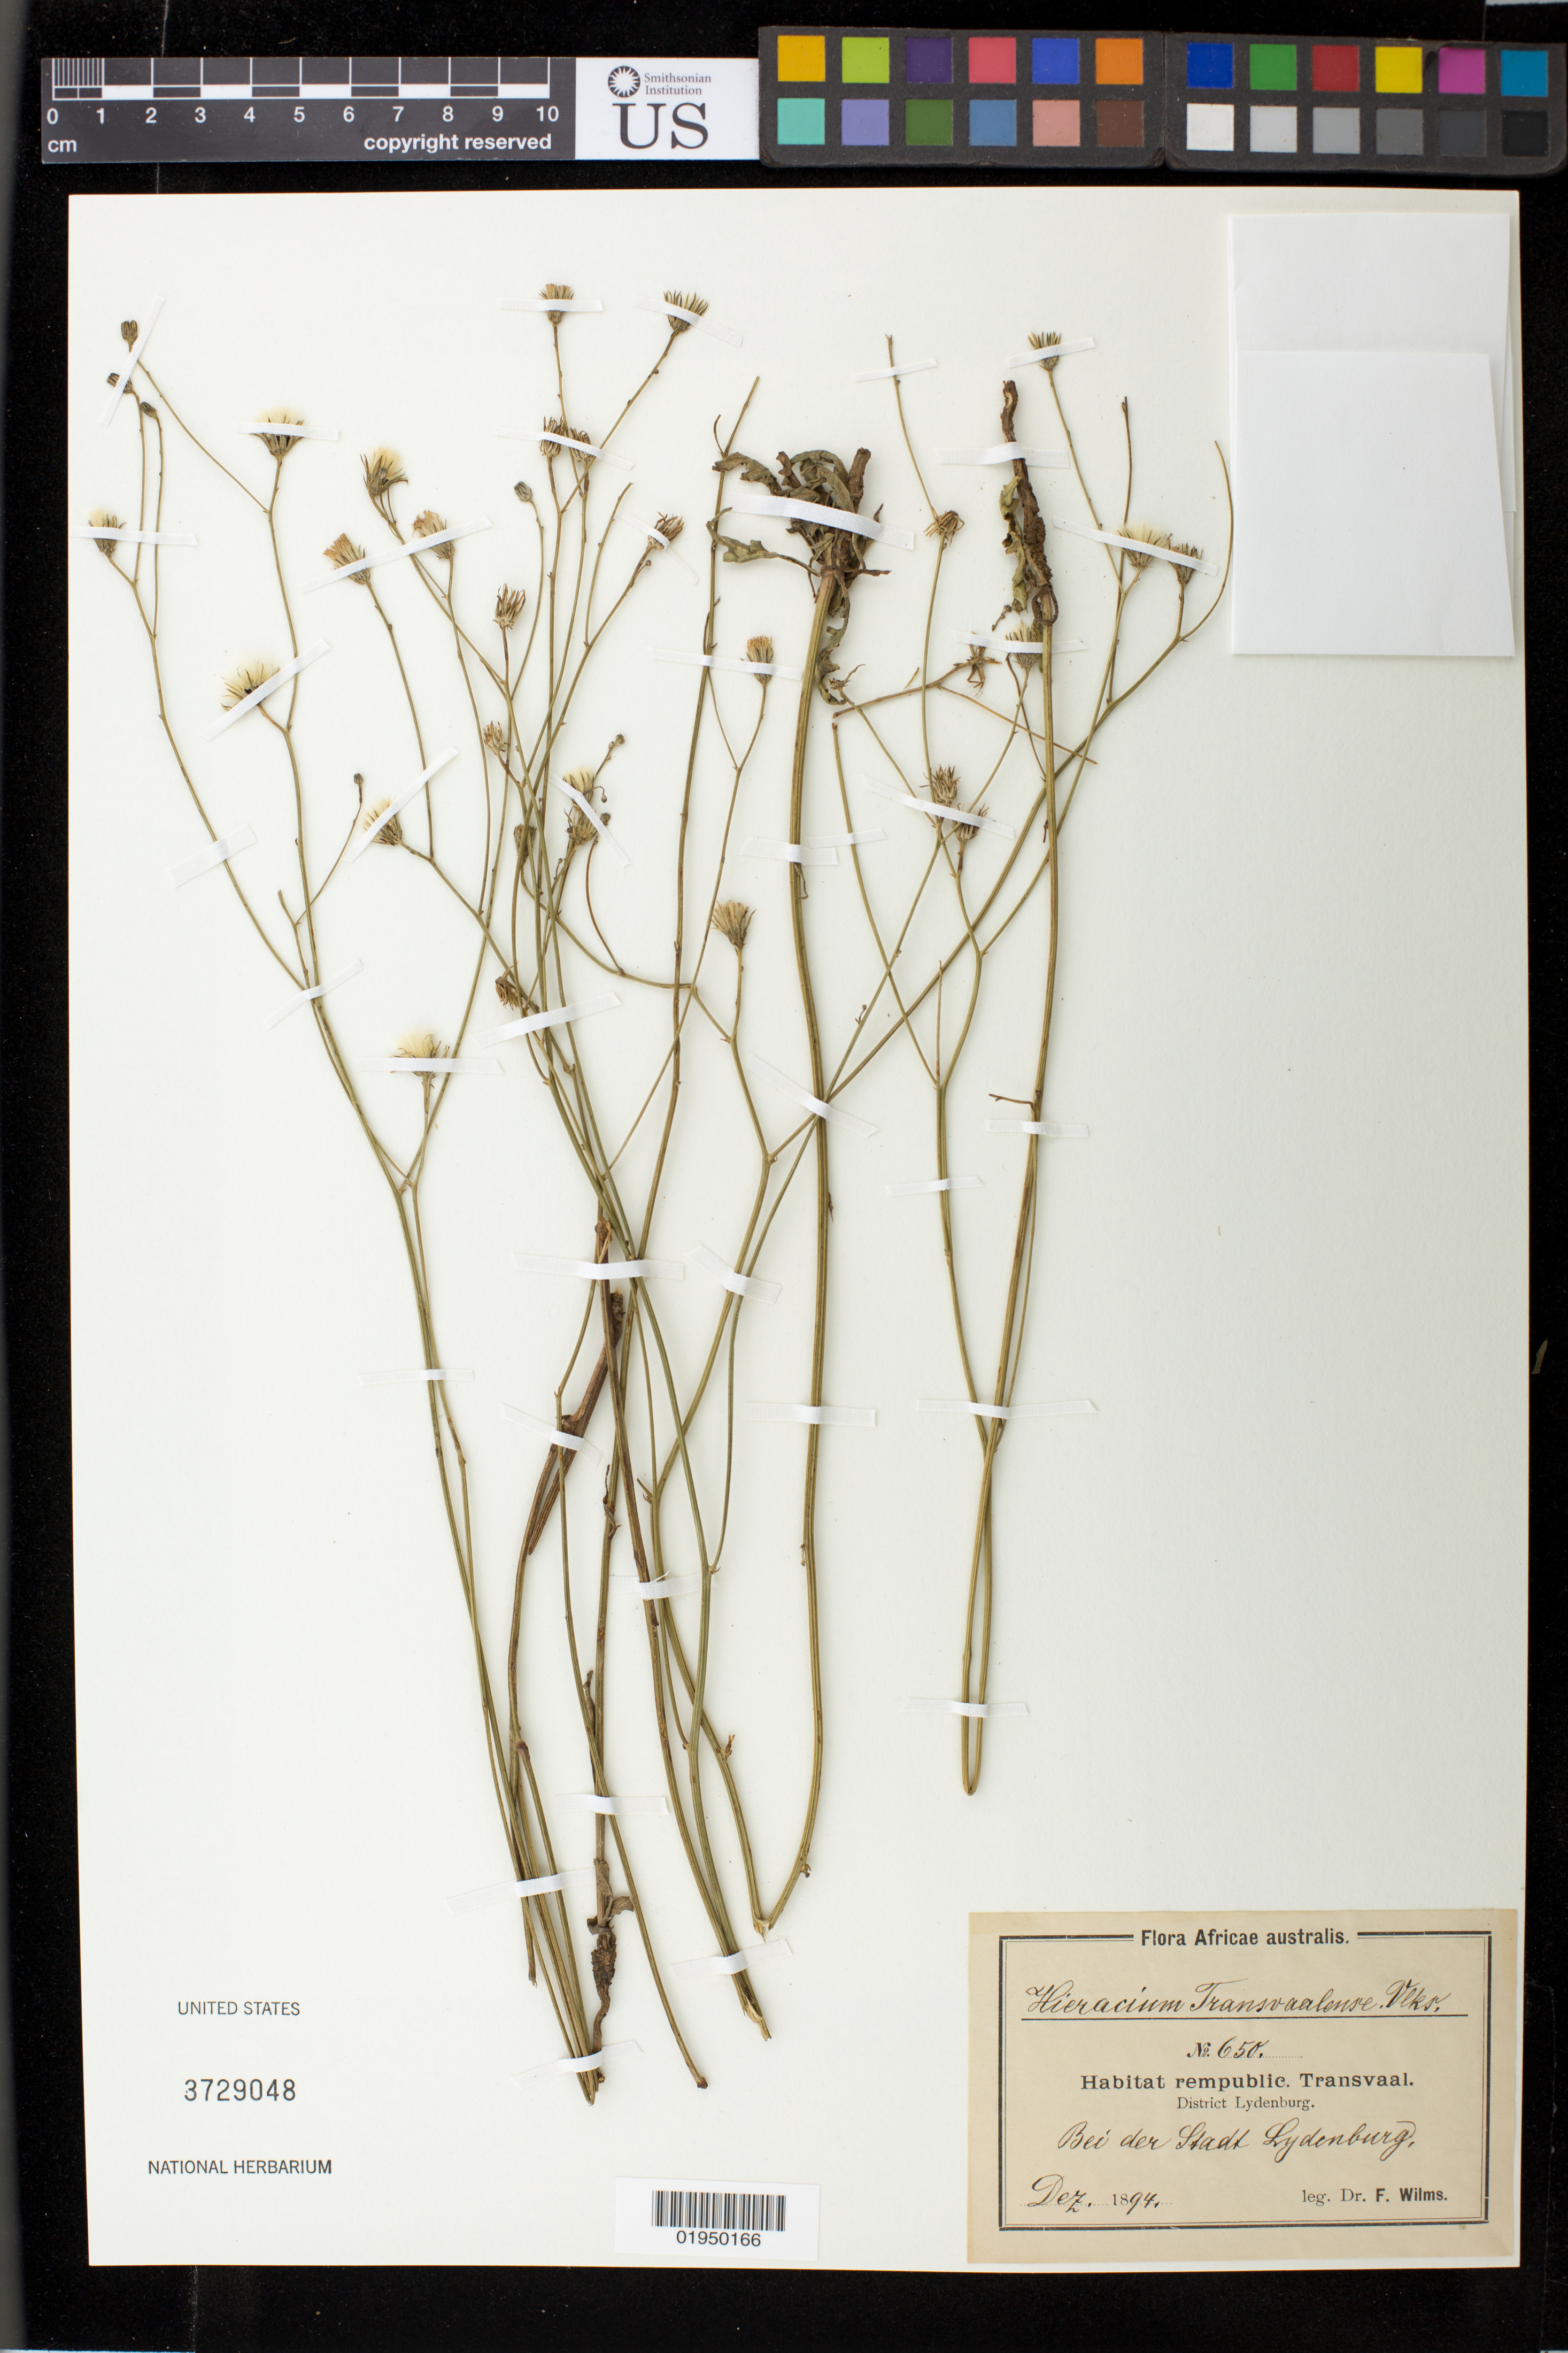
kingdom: Plantae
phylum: Tracheophyta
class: Magnoliopsida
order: Asterales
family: Asteraceae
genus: Hieracium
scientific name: Hieracium transvaalense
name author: Gand.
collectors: F. Wilms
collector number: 650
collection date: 1894-12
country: South Africa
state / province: Mpumalanga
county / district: Lydenburg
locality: Bei der Lsadt Lydenburg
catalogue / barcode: US 3729048